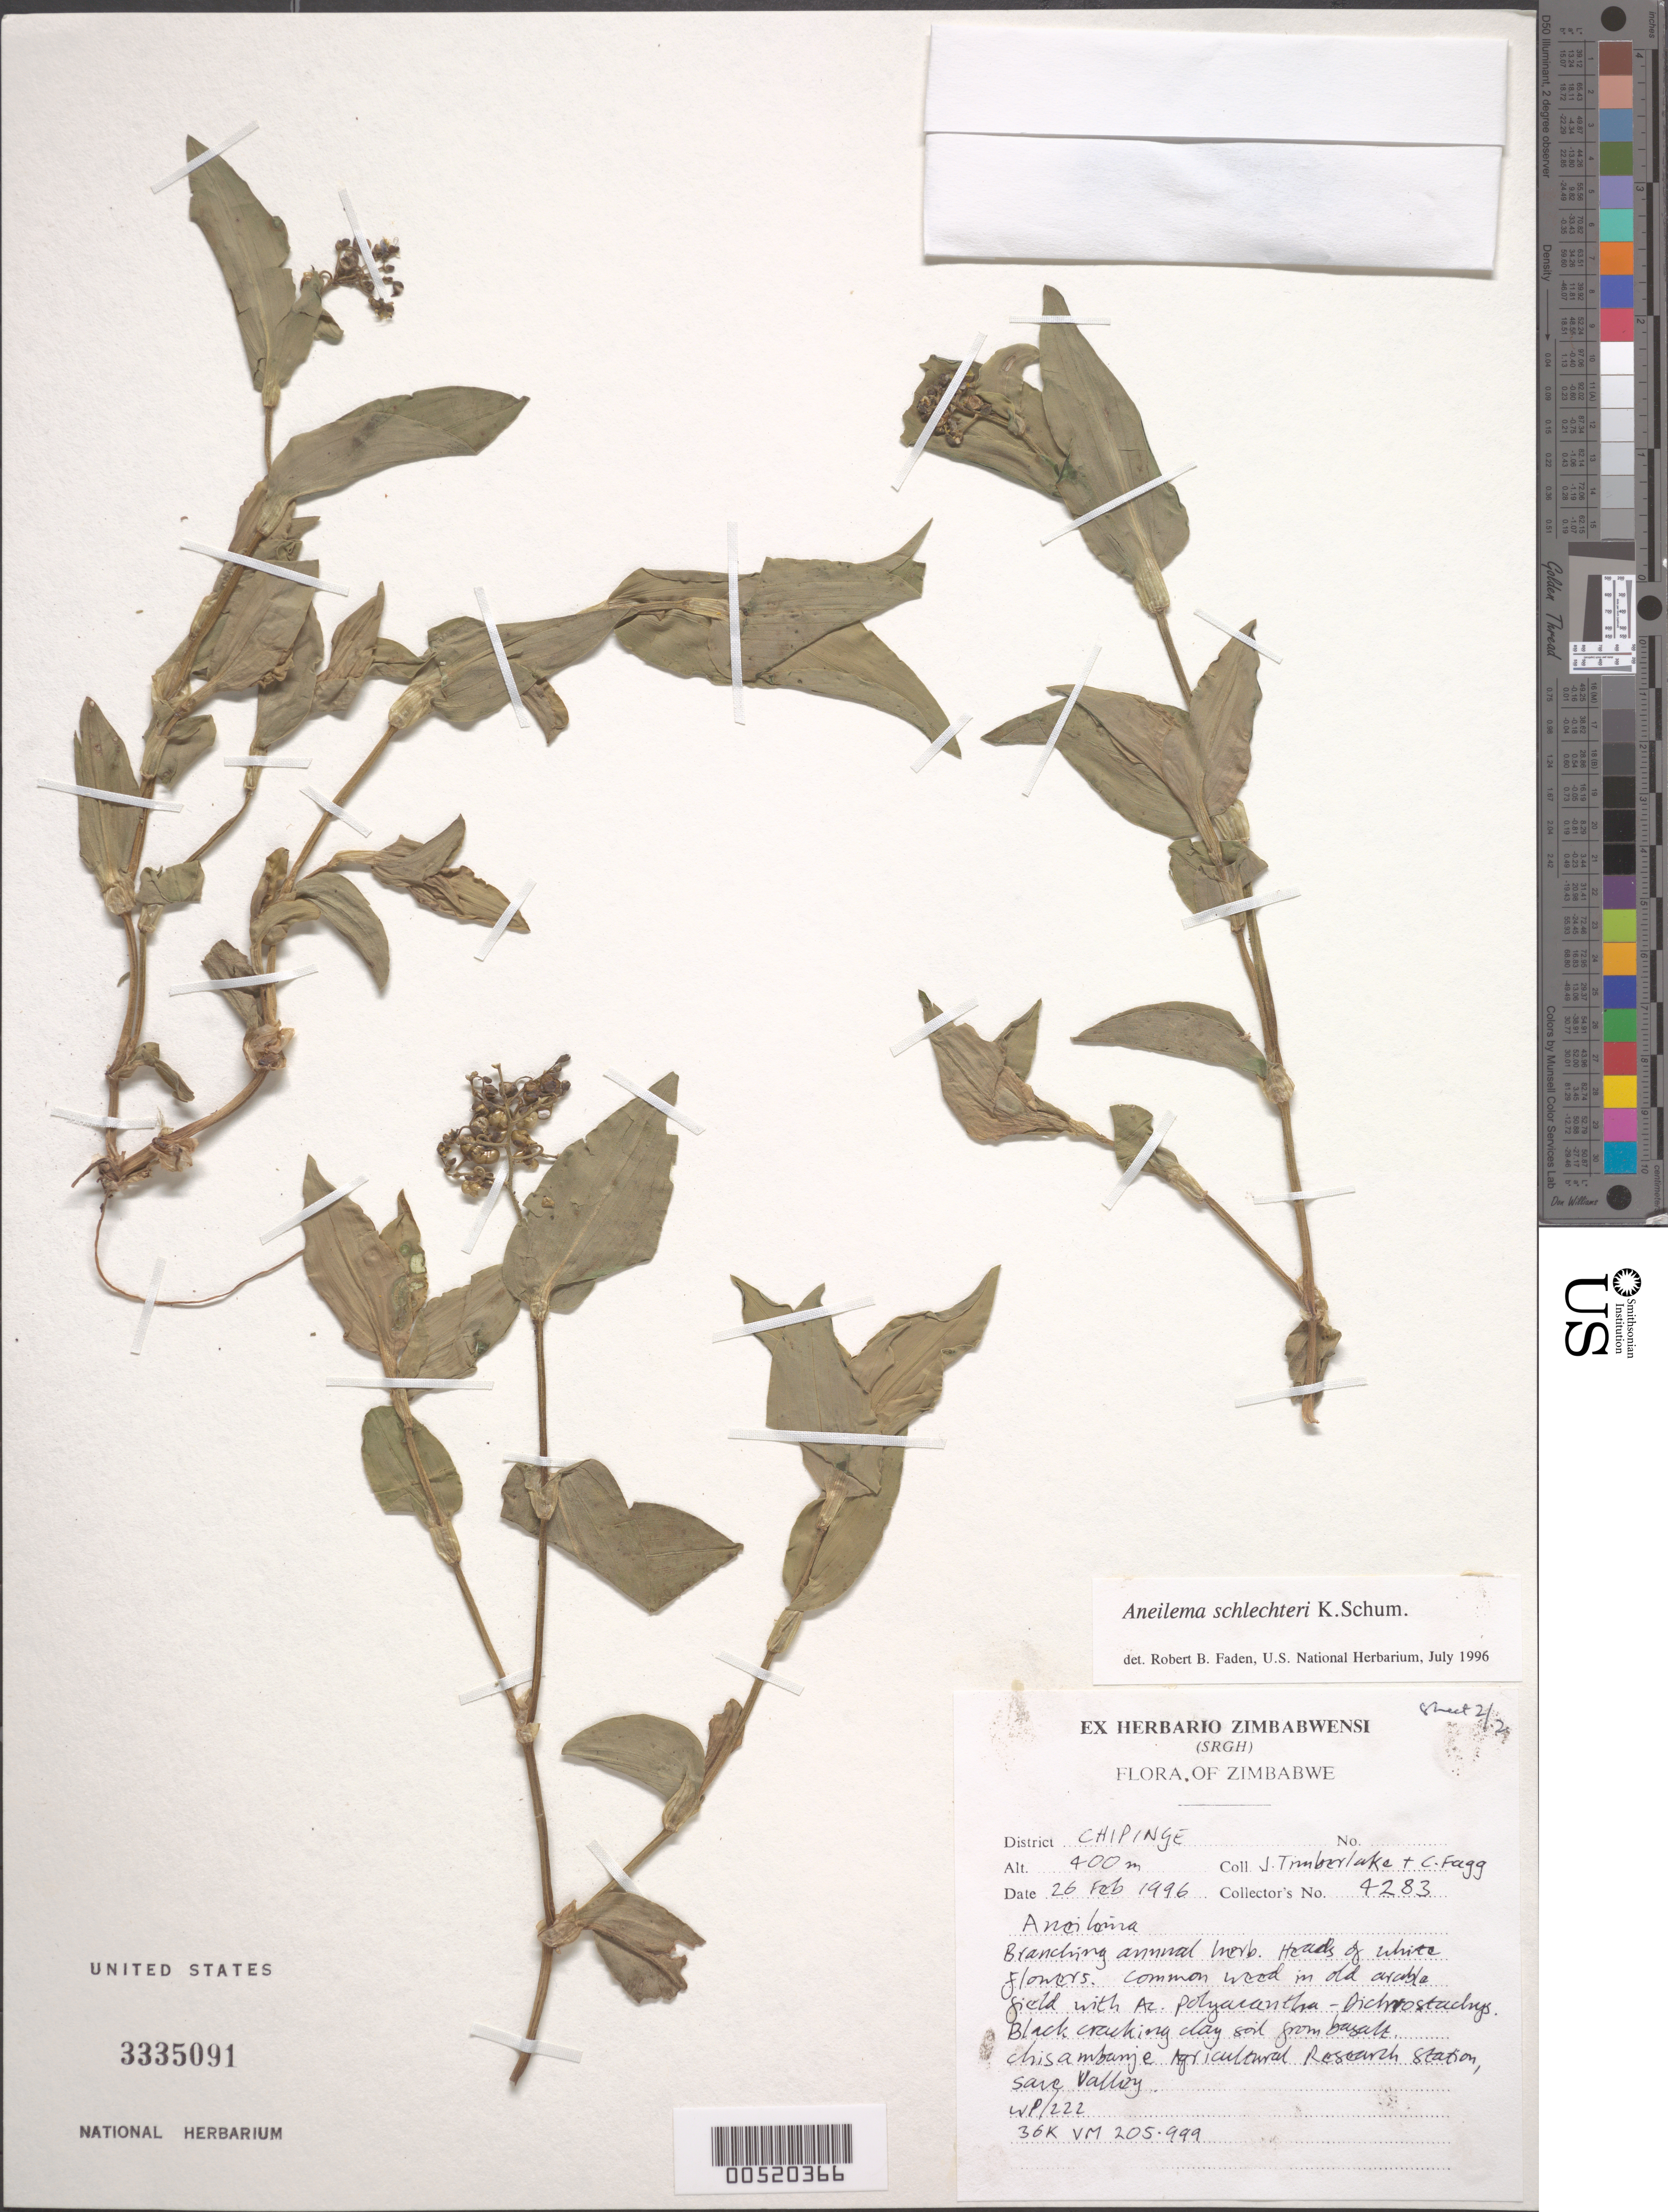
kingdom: Plantae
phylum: Tracheophyta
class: Liliopsida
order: Commelinales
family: Commelinaceae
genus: Aneilema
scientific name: Aneilema schlechteri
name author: Kunth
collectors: J. Timberlake & C. Fagg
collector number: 4283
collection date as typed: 26 Feb 1996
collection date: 1996-02-26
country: Zimbabwe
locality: Chipinge, chizambanje agriculteral research station, save valley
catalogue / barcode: US 3335091